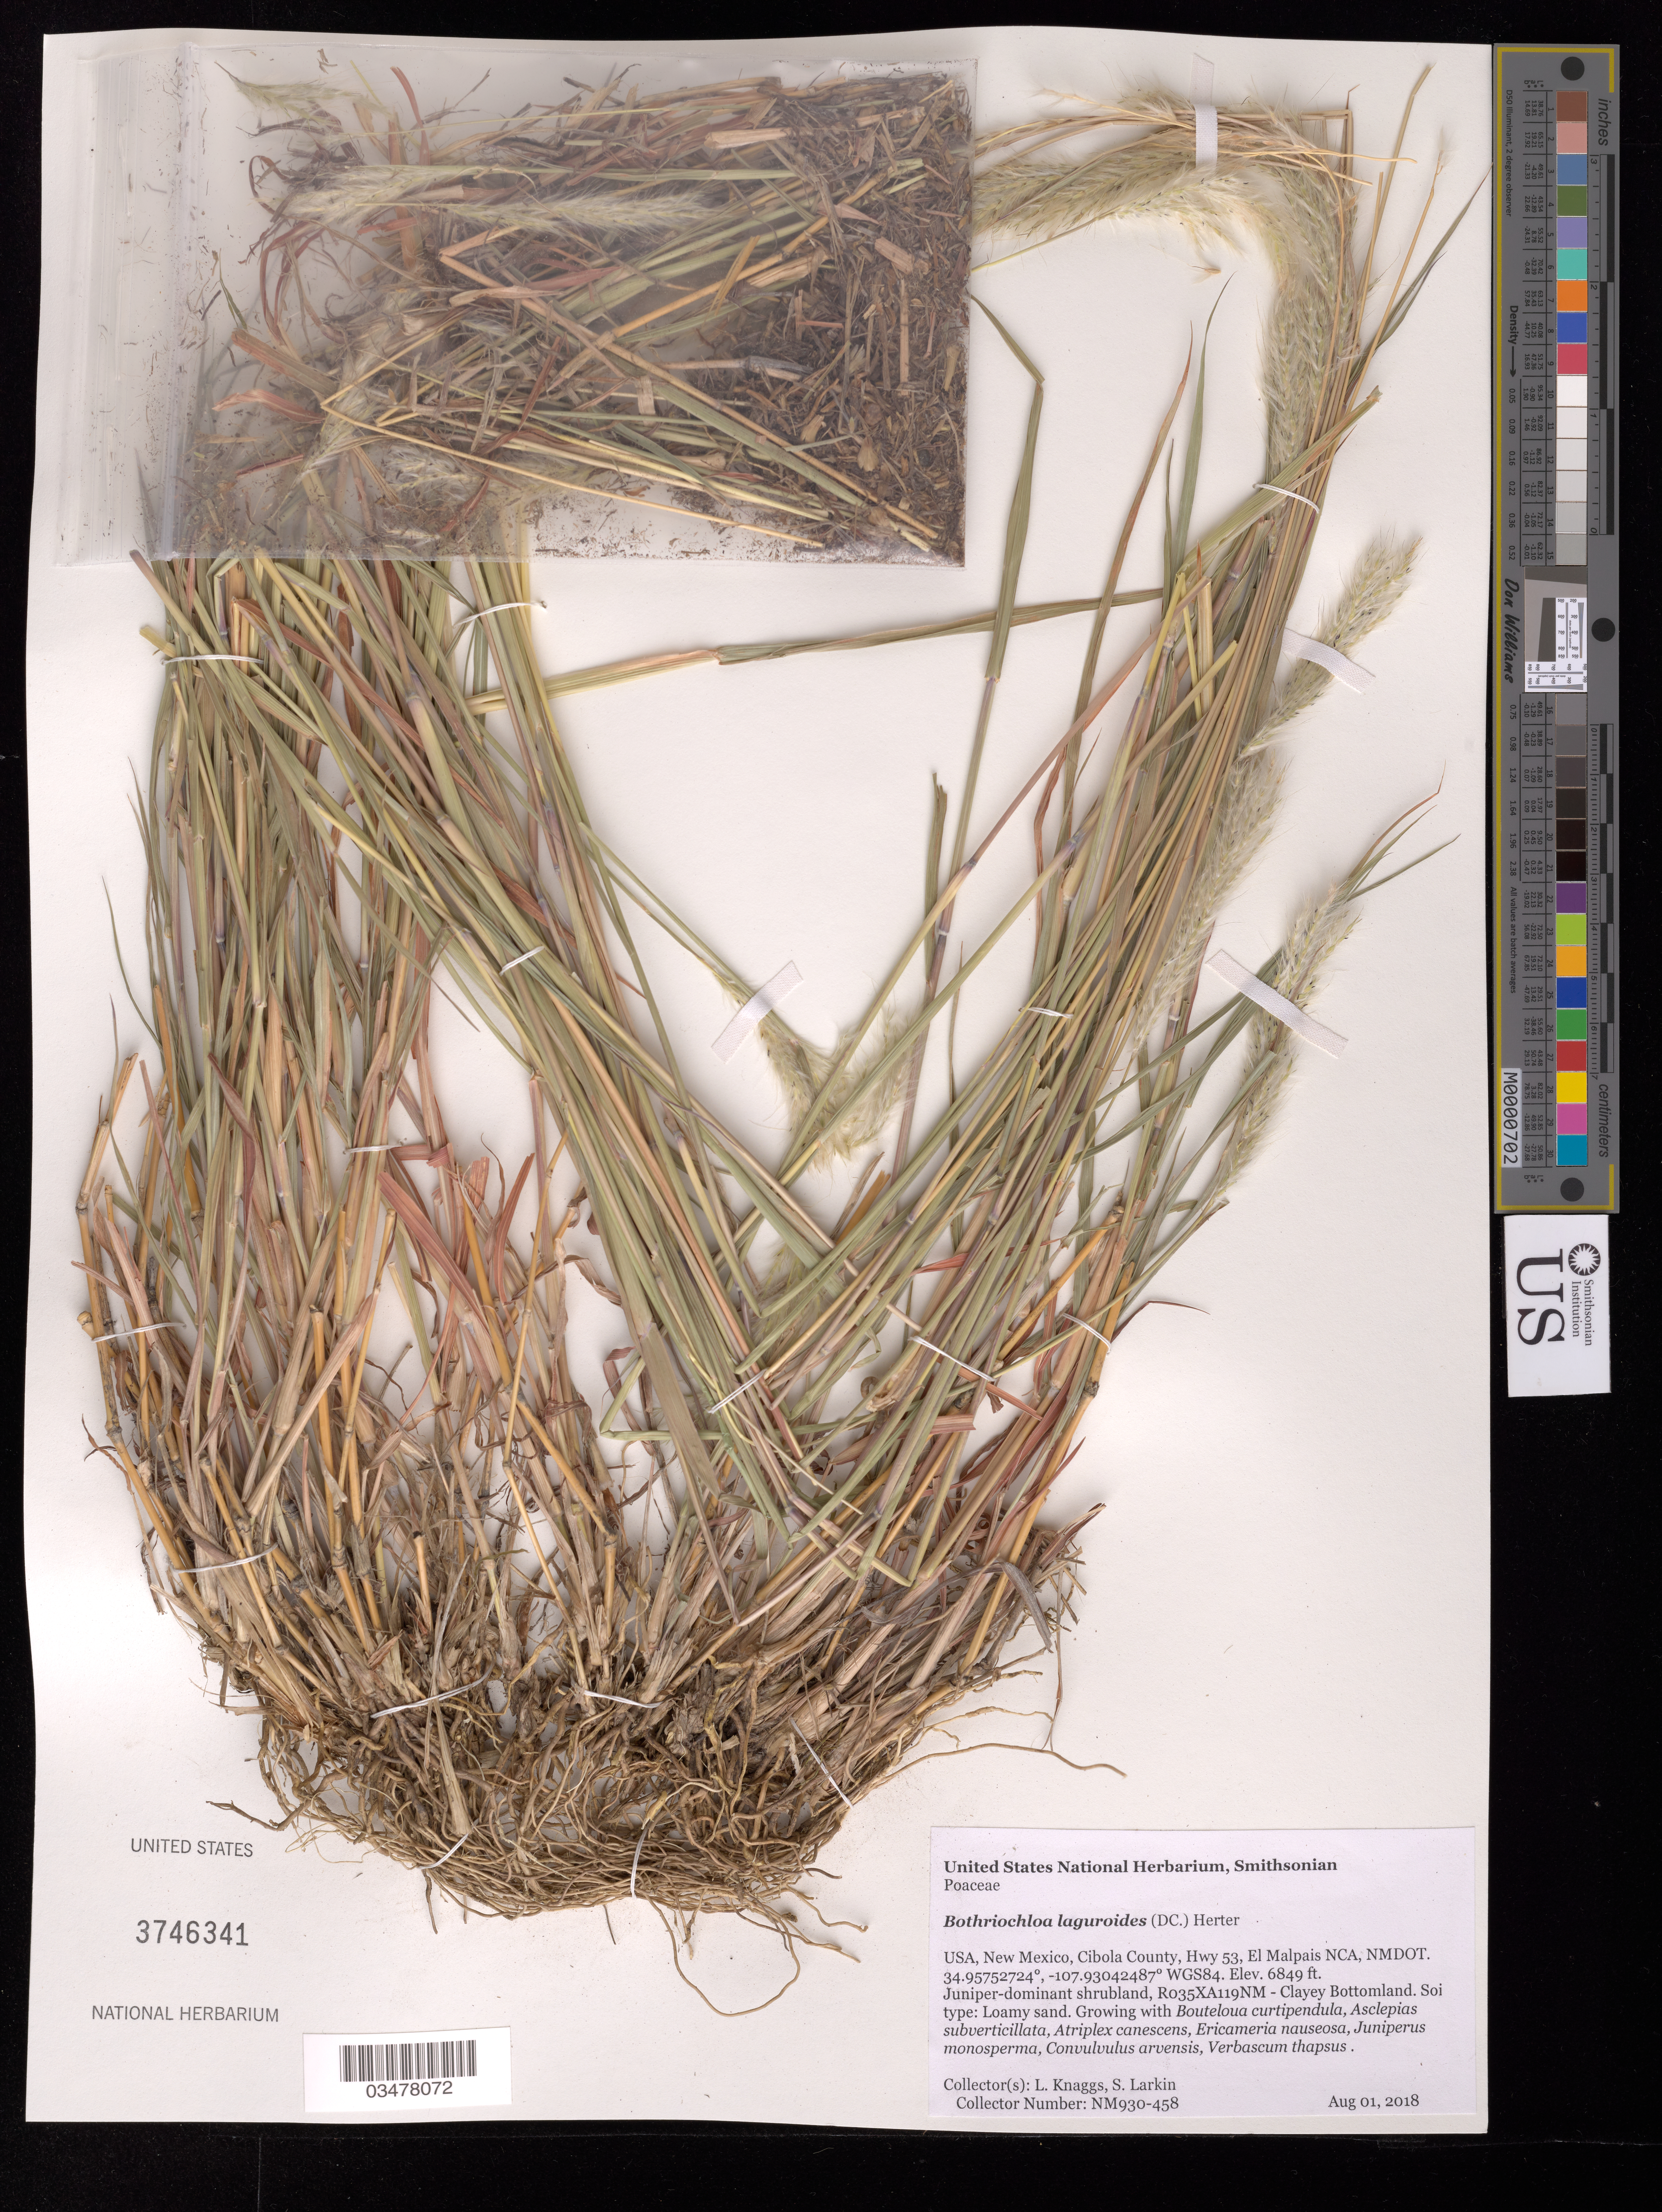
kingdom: Plantae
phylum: Tracheophyta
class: Liliopsida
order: Poales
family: Poaceae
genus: Bothriochloa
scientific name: Bothriochloa laguroides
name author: (DC.) Herter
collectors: L. Knaggs & S. Larkin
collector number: NM930-458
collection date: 2018-08-01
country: United States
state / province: New Mexico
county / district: Cibola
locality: El Malpais NCA, Hwy 53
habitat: R035XA119NM - Clayey Bottomland. Loamy sand. With Atriplex canescens, Ericameria nauseosa, Juniperus monosperma, etc.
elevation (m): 2088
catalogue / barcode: US 3746341